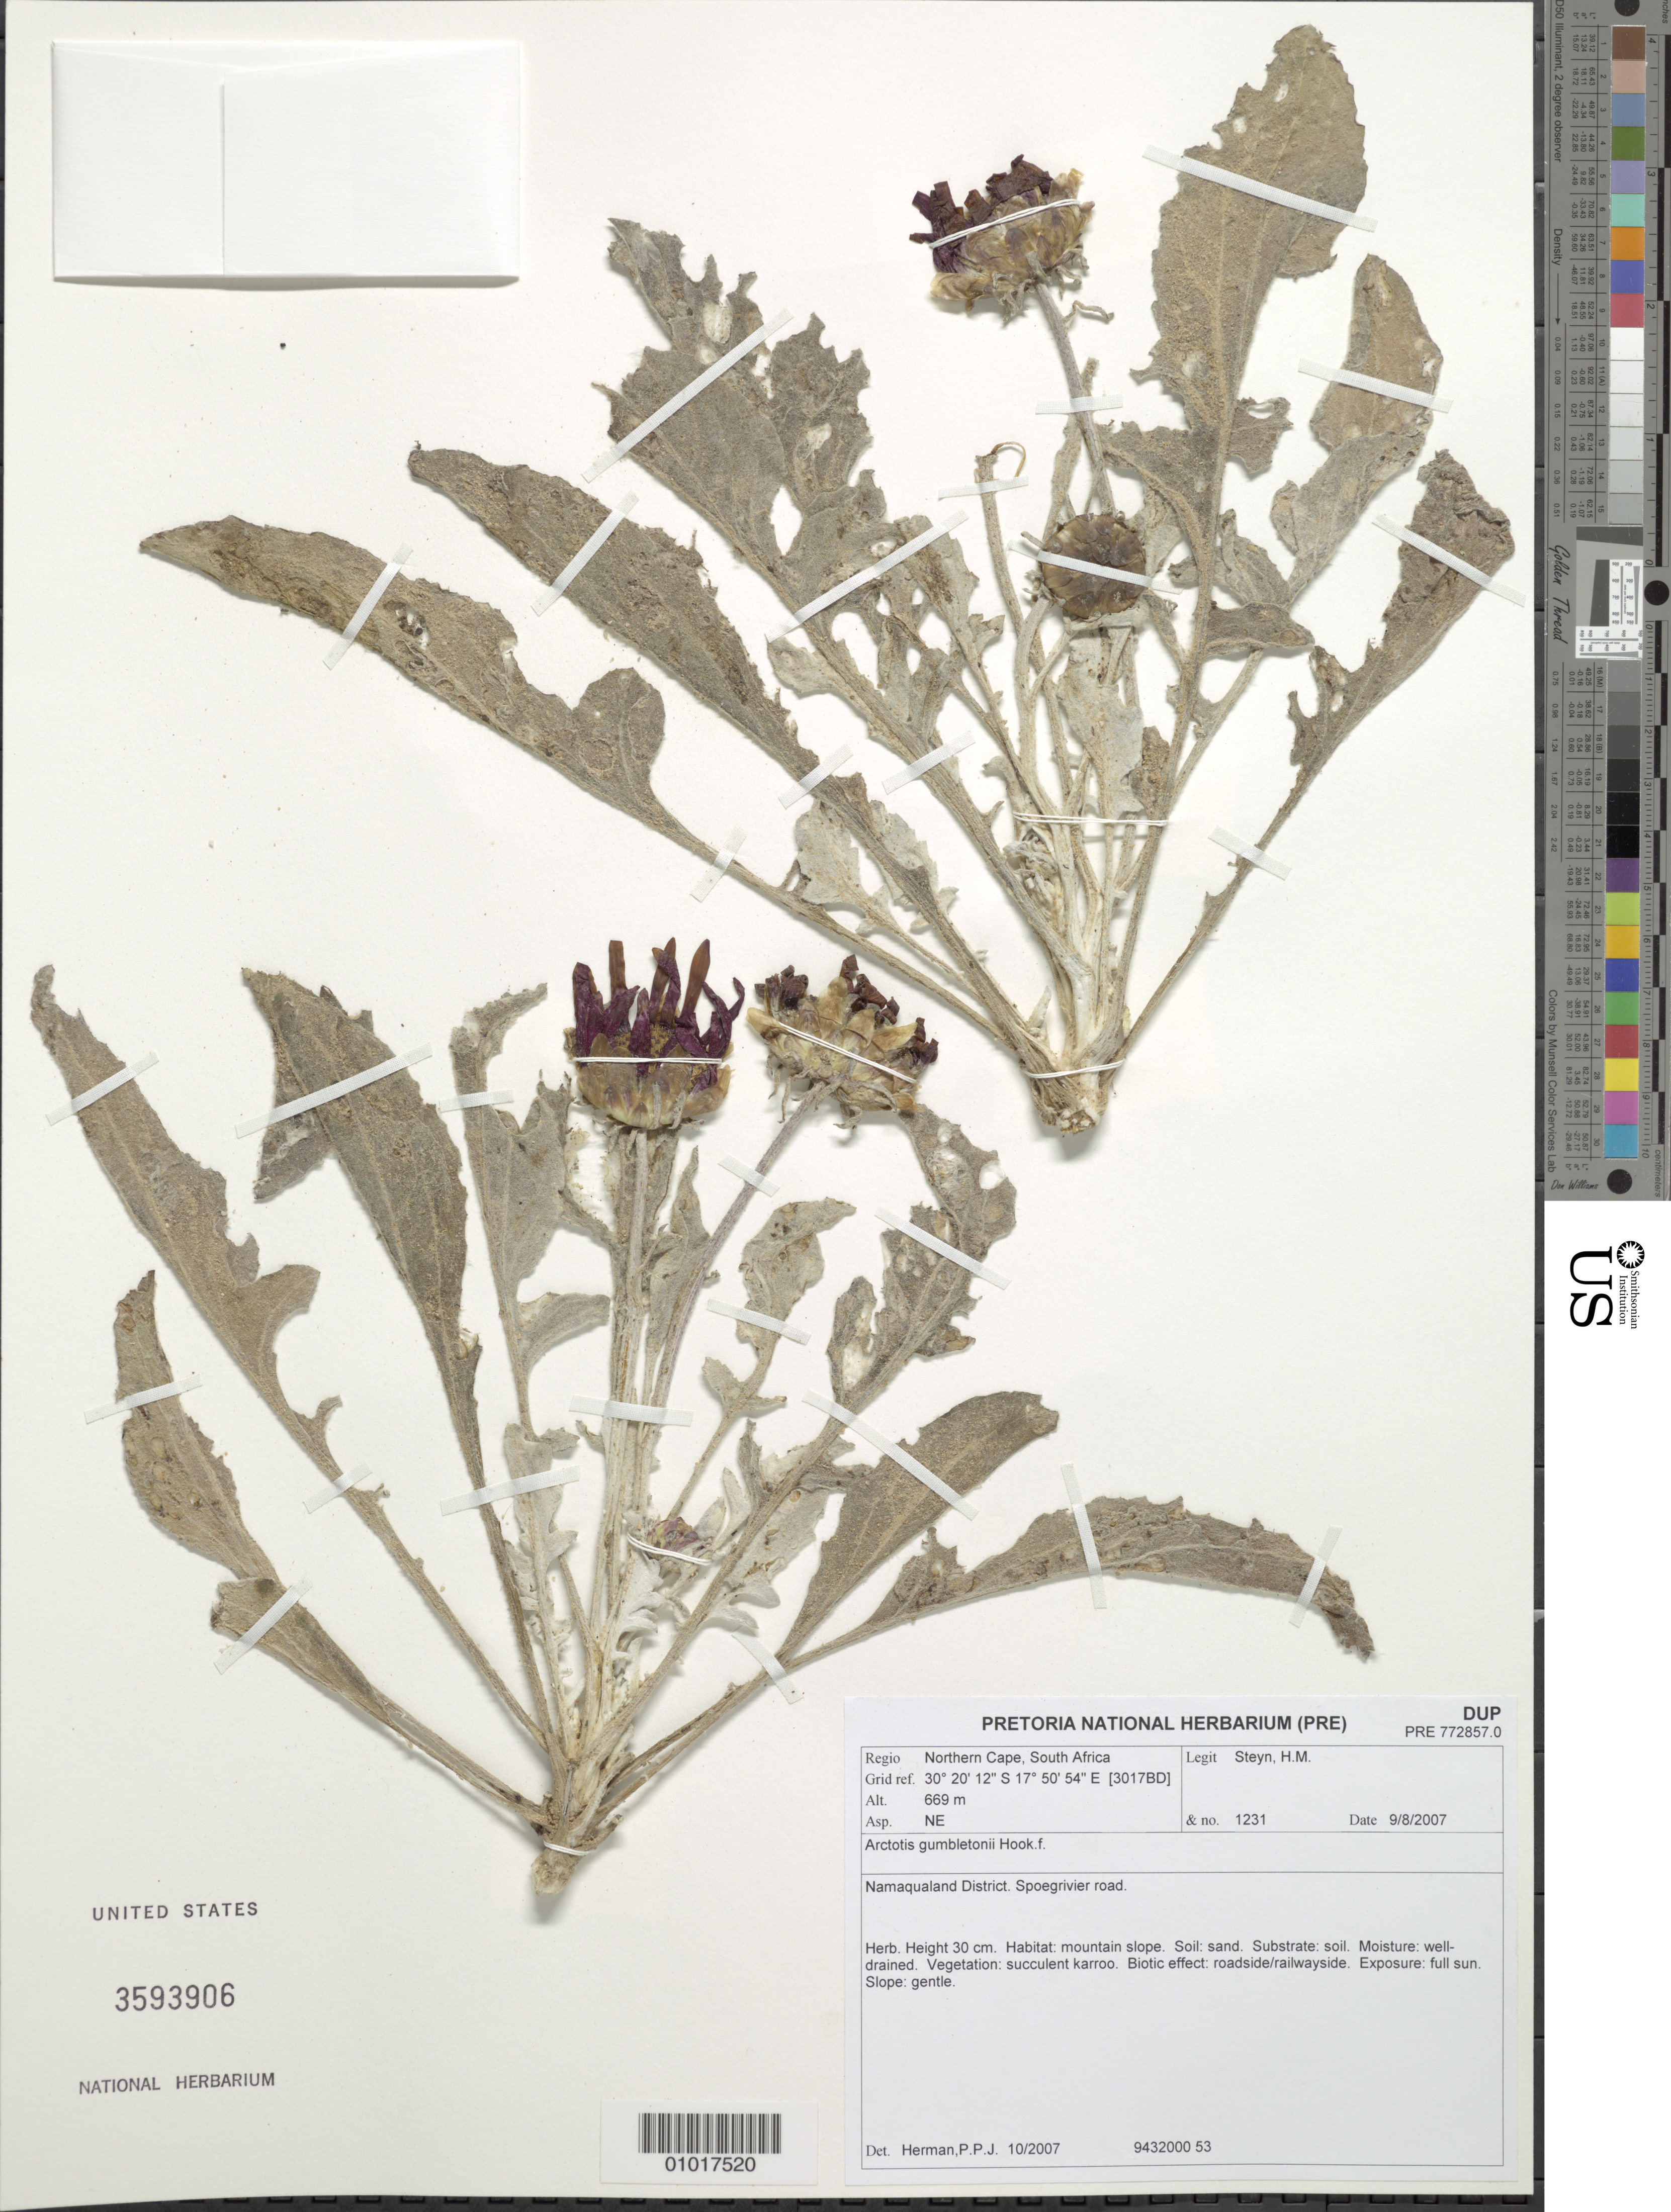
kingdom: Plantae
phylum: Tracheophyta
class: Magnoliopsida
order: Asterales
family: Asteraceae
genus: Arctotis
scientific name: Arctotis gumbletonii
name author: Hook. f.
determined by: Herman, P. P. J.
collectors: H. Steyn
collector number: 1231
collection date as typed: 9 August 2007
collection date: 2007-08-09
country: South Africa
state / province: Northern Cape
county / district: Namaqualand District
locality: Spoegrivier road.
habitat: Mountain slope. Soil: sand. Substrate: soil. Moisture: well-drained. Vegetation: succulent karroo. Biotic effect: roadside/railwayside…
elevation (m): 669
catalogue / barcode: US 3593906